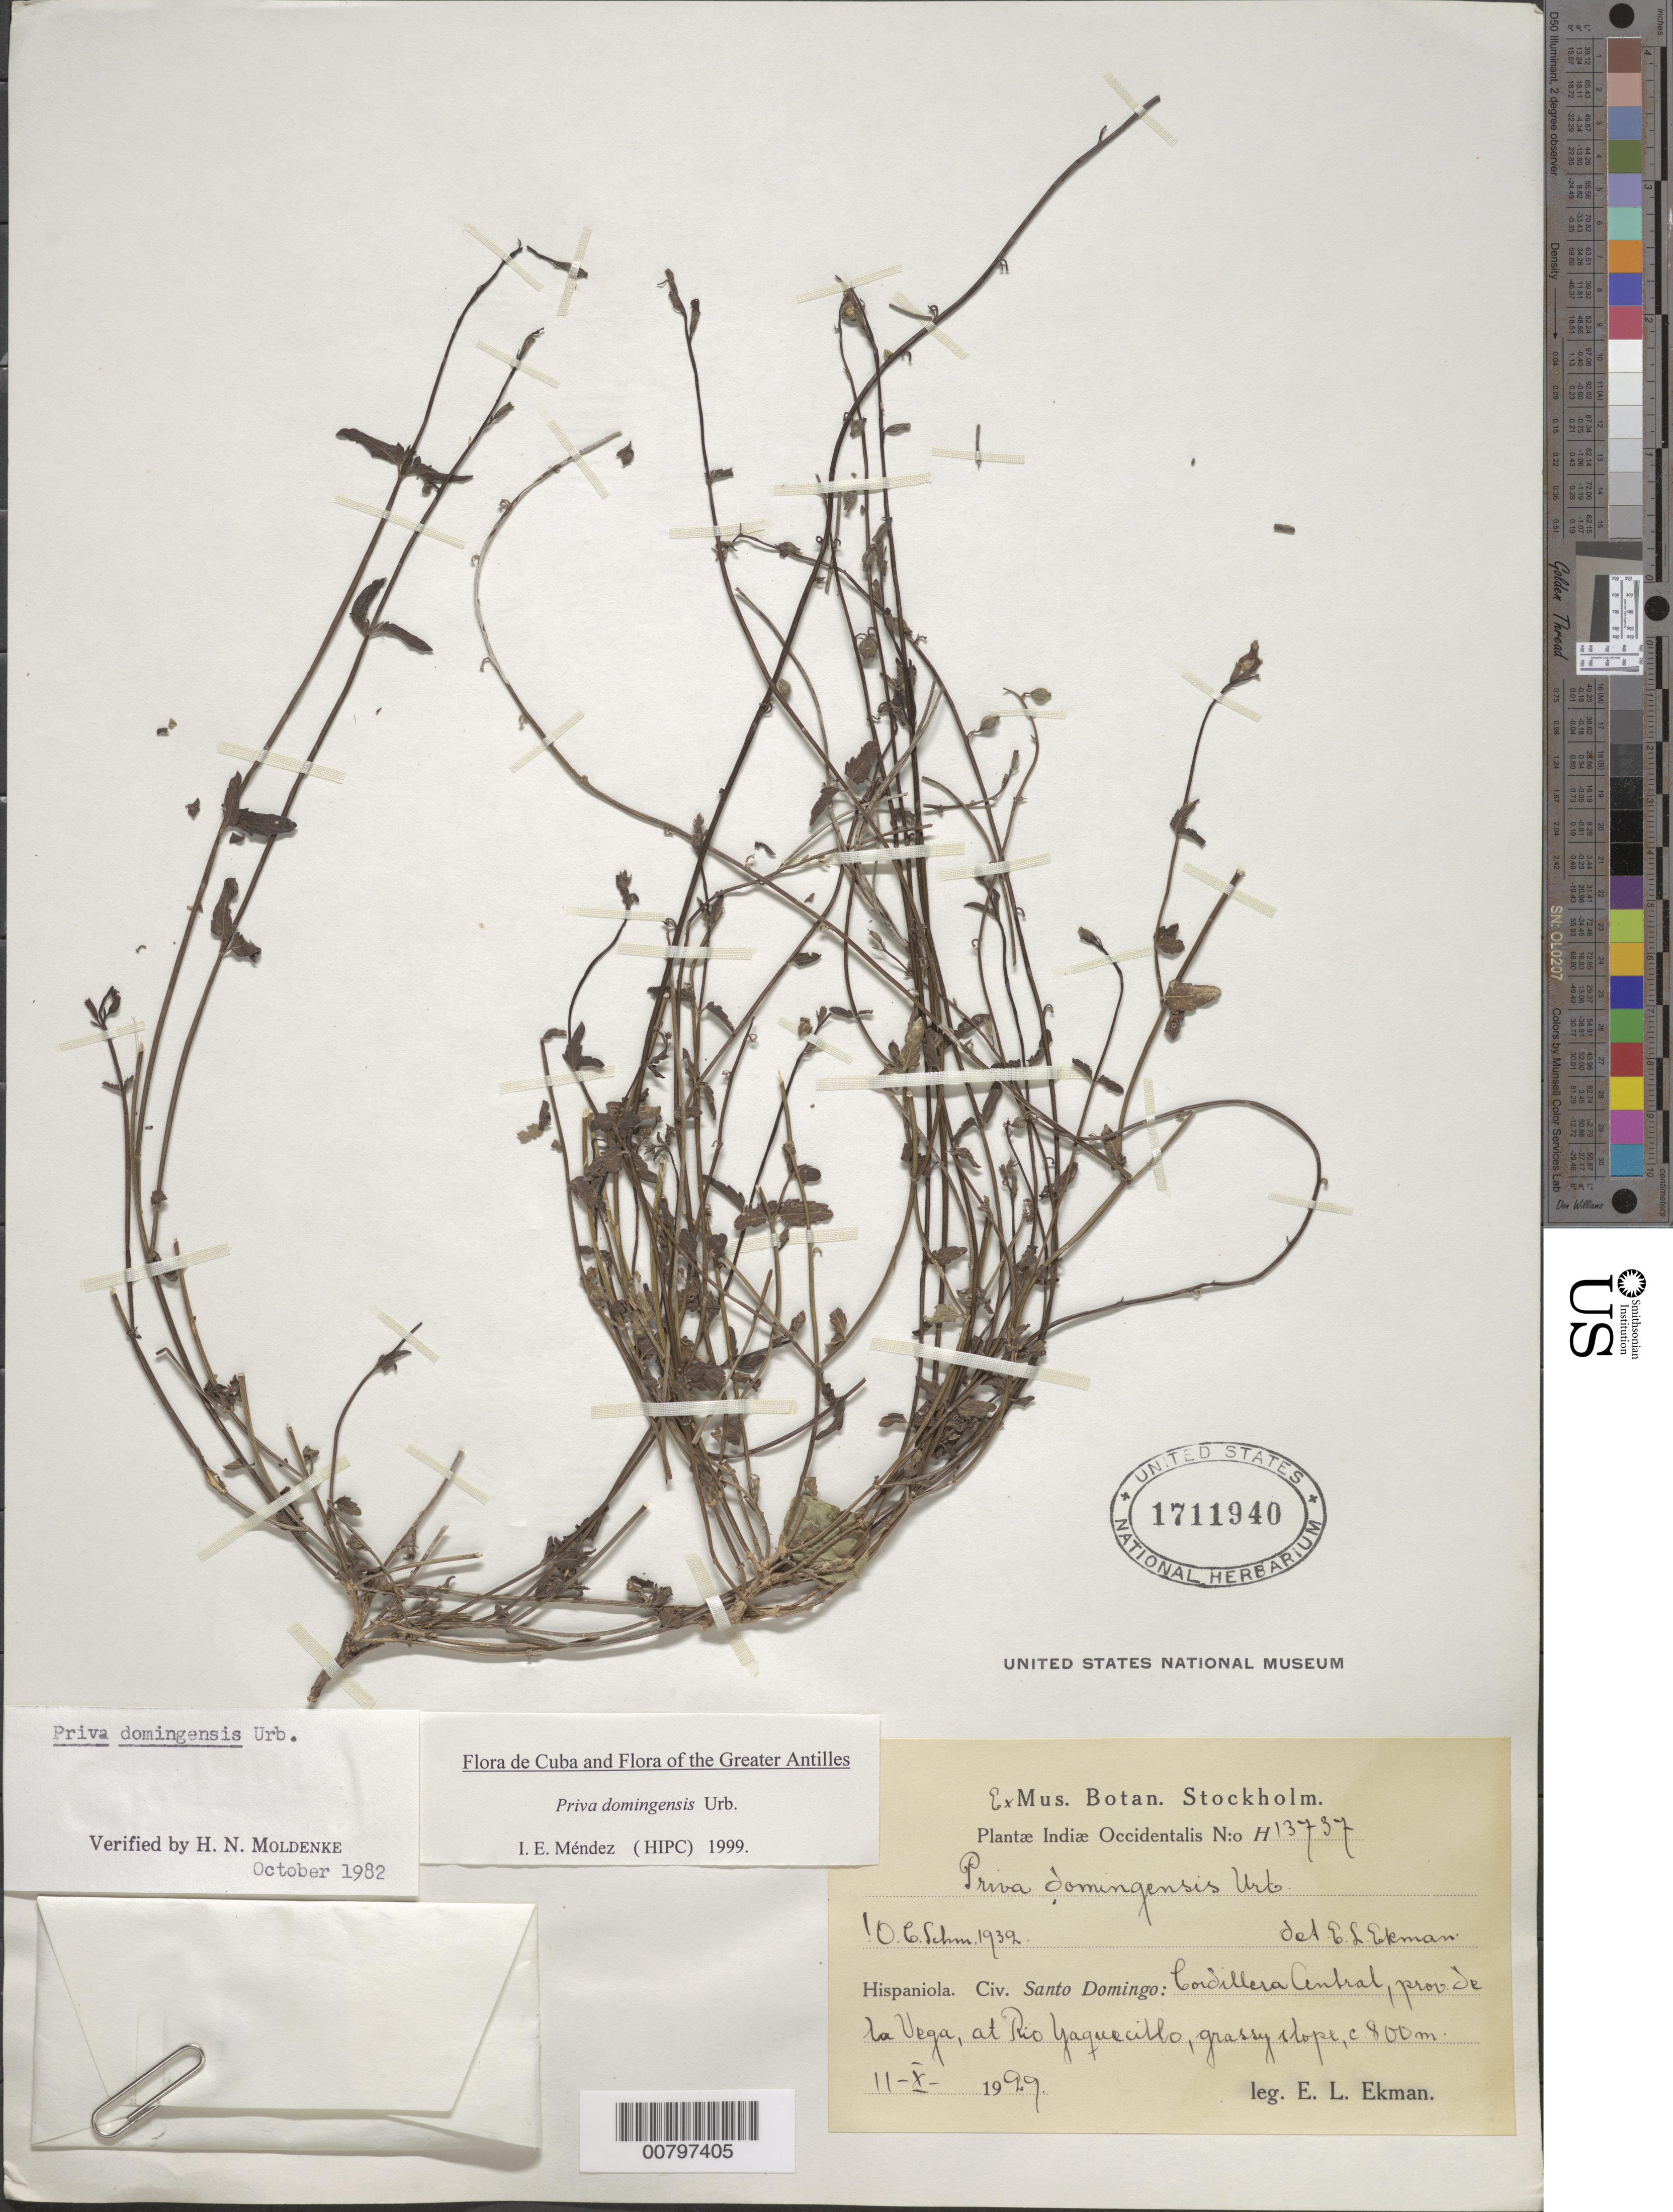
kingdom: Plantae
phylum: Tracheophyta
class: Magnoliopsida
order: Lamiales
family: Verbenaceae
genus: Priva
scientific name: Priva domingensis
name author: Urb.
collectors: E. L. Ekman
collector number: H 13737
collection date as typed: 11 Oct 1929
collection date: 1929-10-11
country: Dominican Republic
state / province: La Vega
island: Hispaniola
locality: Cordillera Central, at Rio Yaquecillo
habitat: Grassy slope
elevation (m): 800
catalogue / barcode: US 1711940